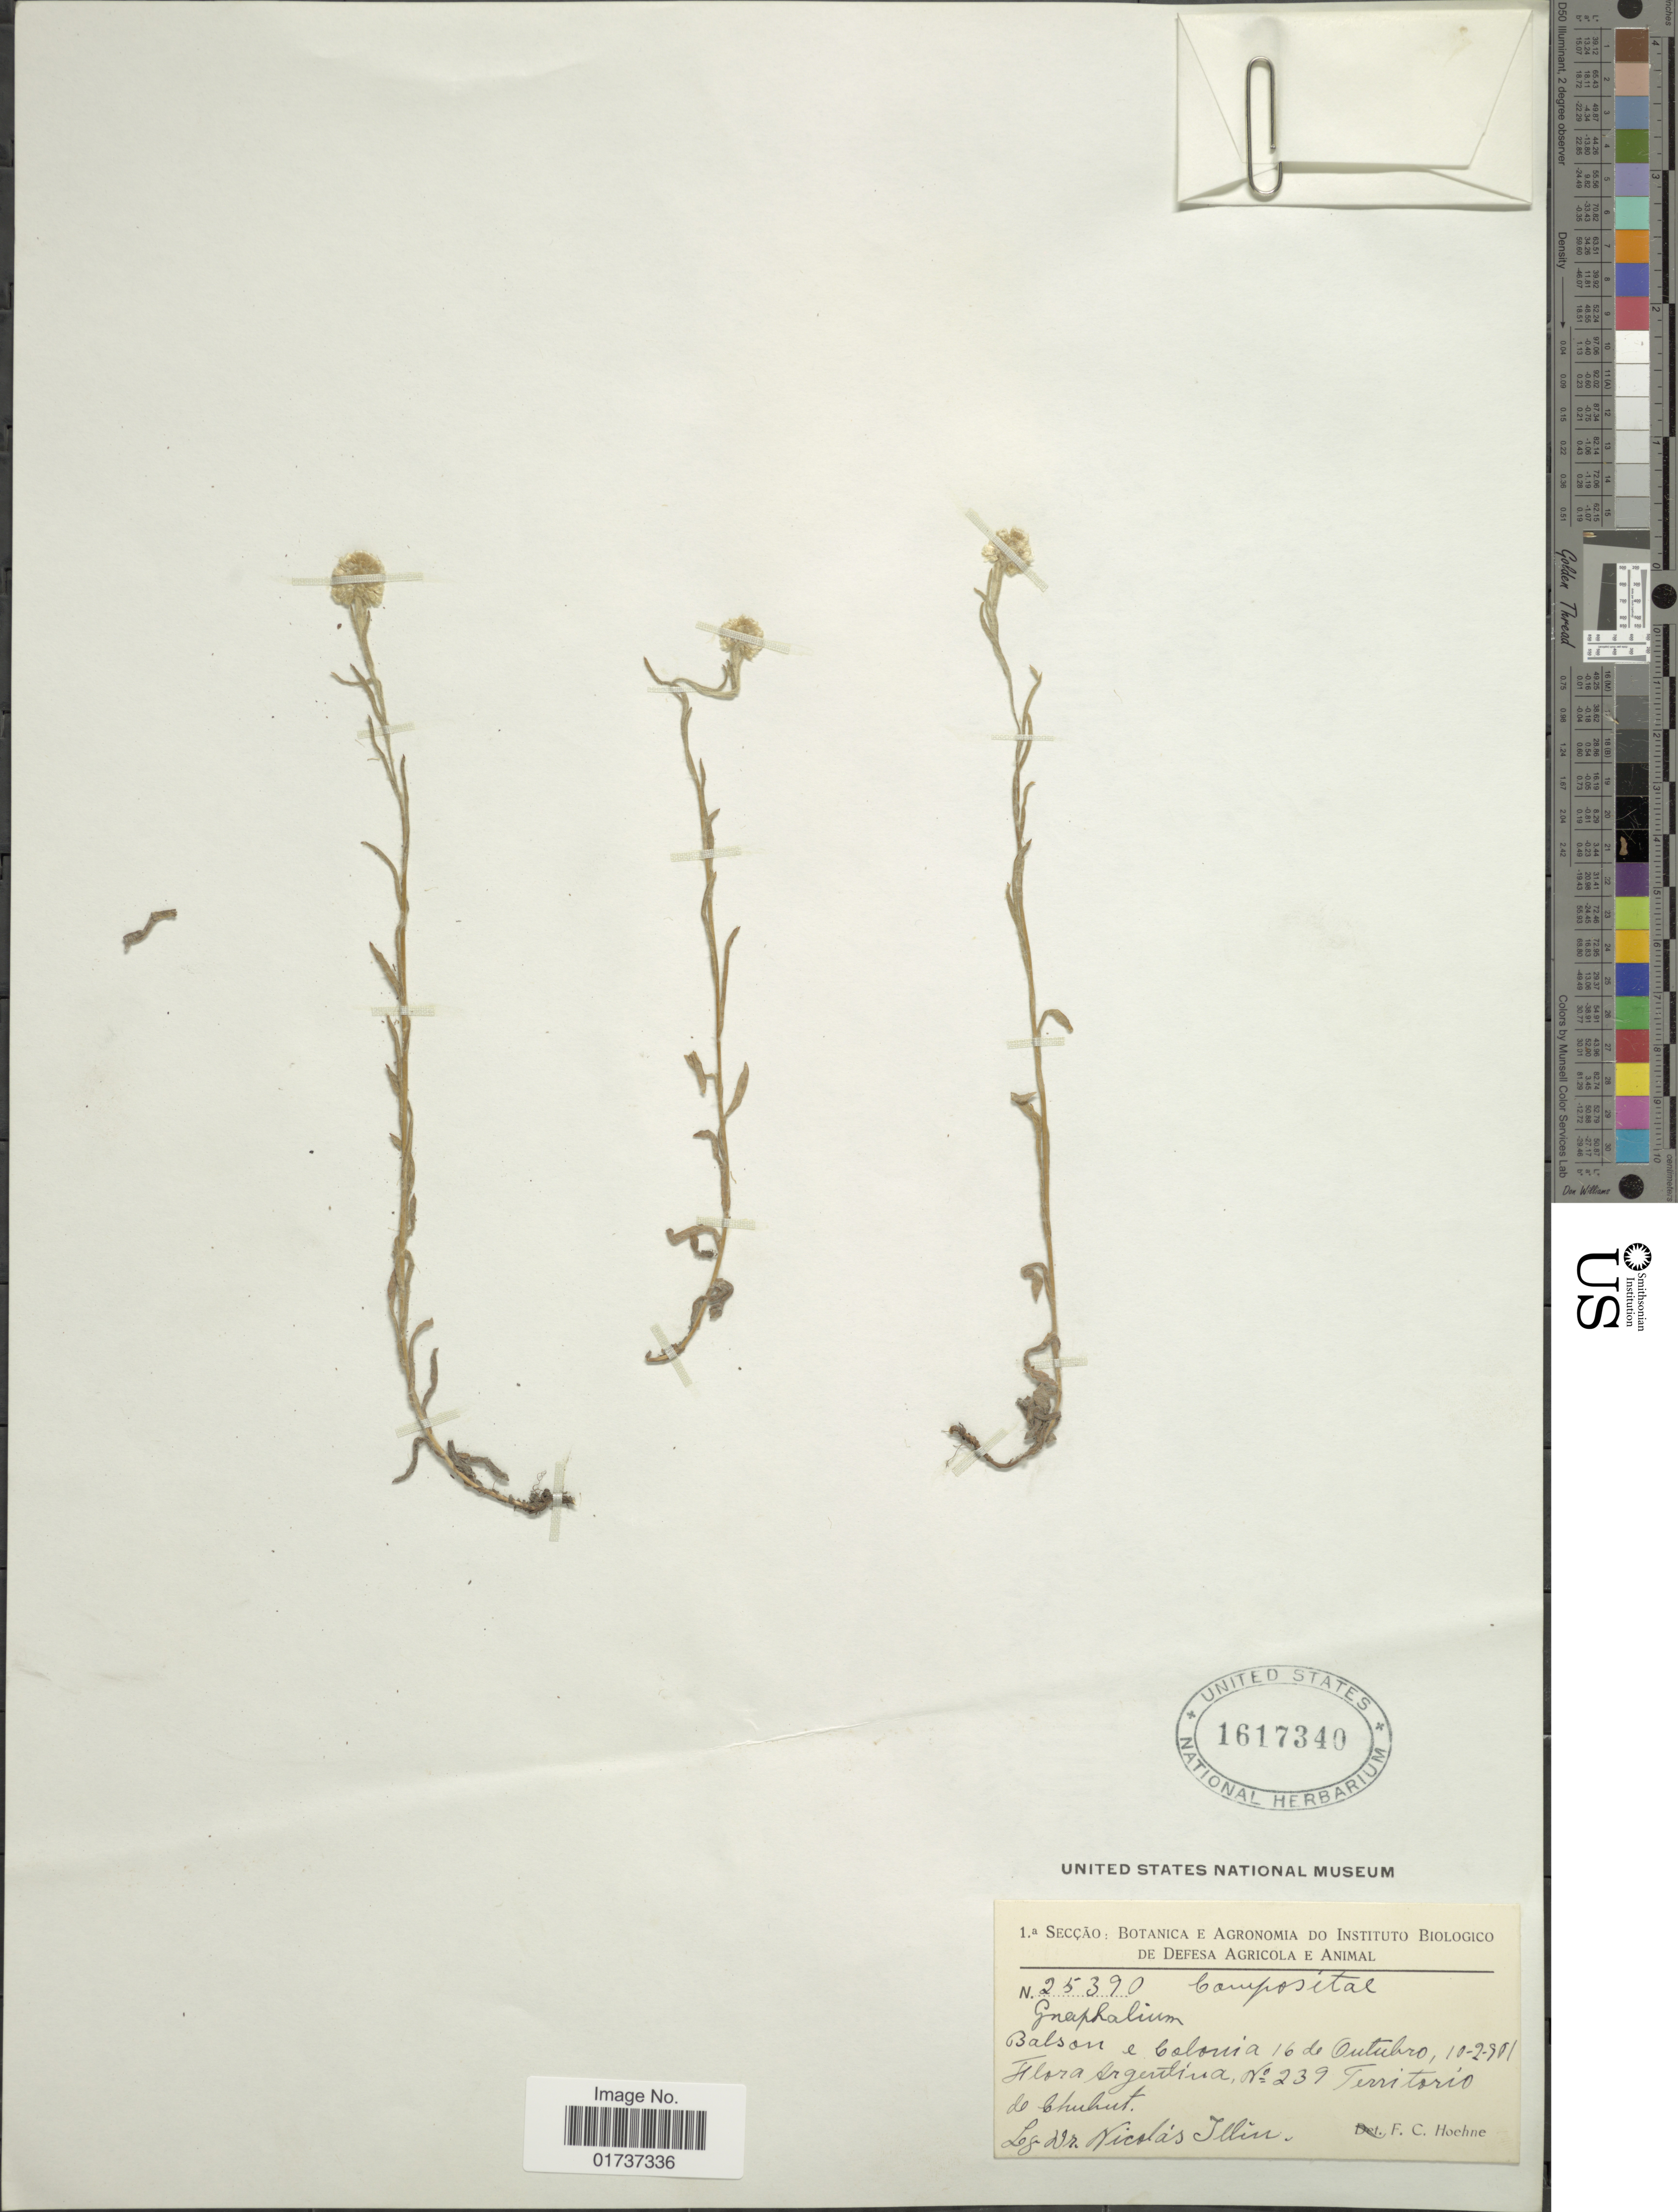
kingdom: Plantae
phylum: Tracheophyta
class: Magnoliopsida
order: Asterales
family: Asteraceae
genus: Gnaphalium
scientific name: Gnaphalium sp.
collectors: N. Illin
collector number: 25390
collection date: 1901-10-16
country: Argentina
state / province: Chubut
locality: Balson e Colonia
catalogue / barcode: US 1617340